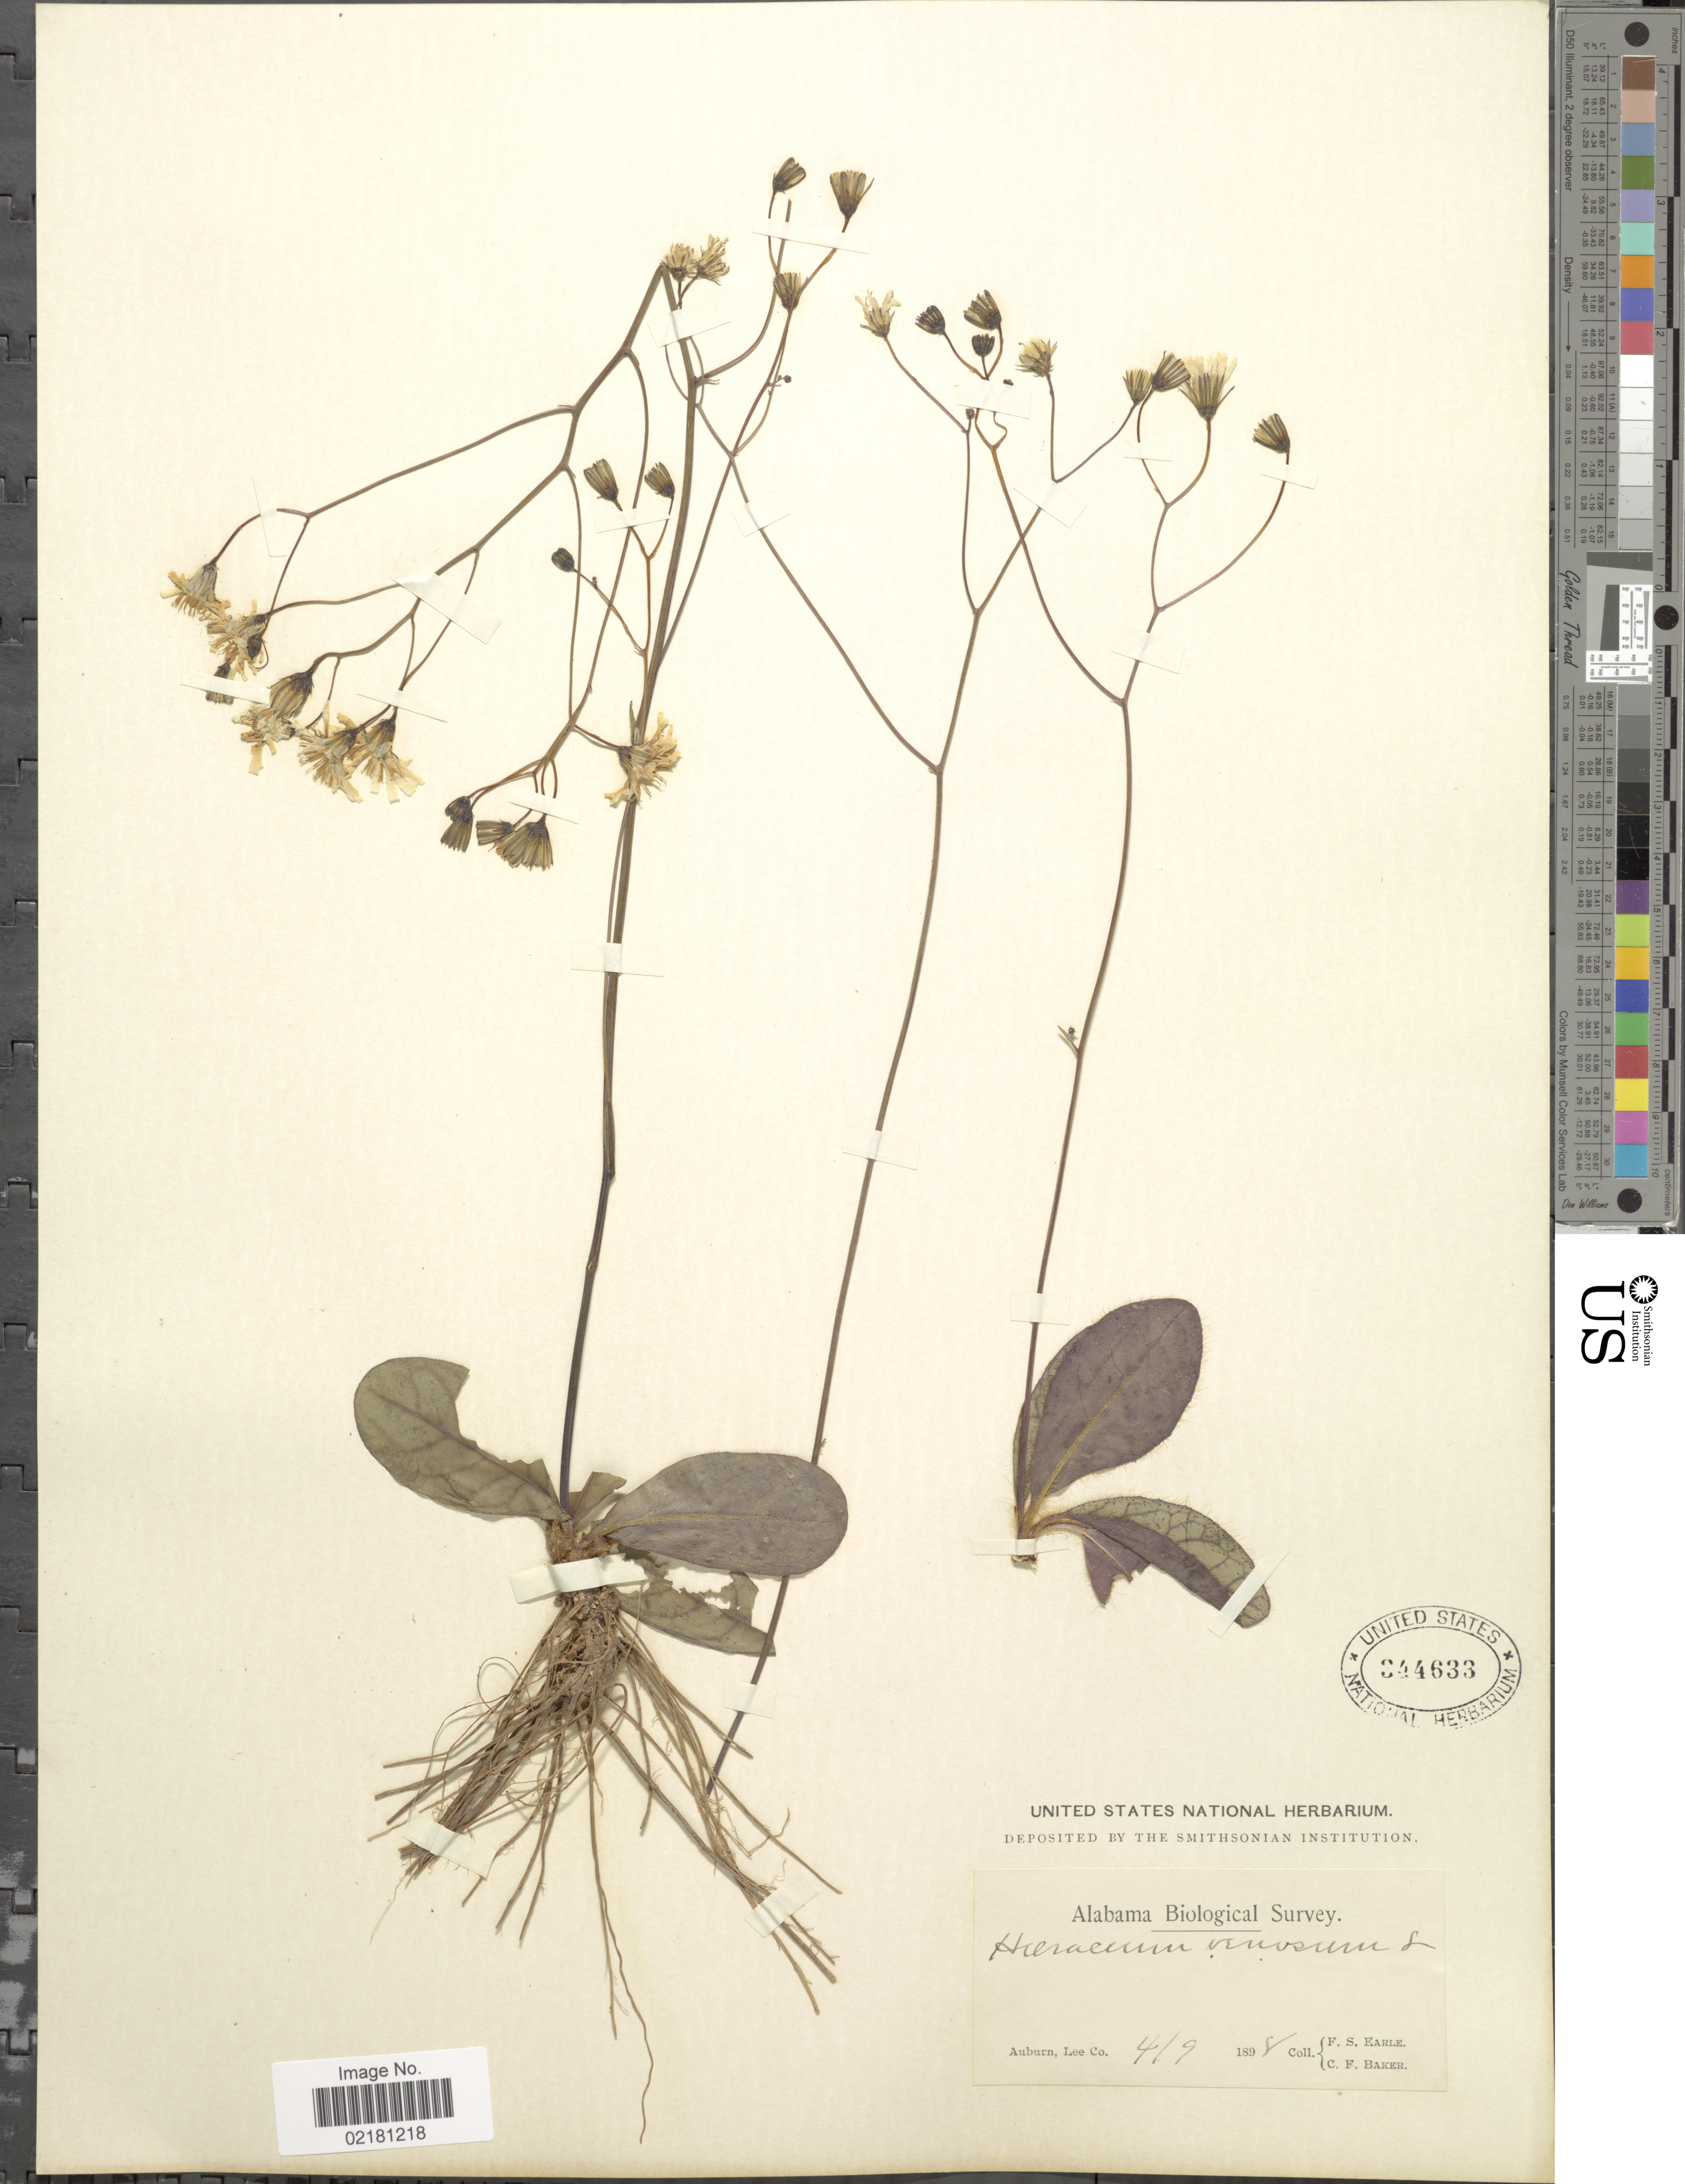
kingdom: Plantae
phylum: Tracheophyta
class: Magnoliopsida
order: Asterales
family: Asteraceae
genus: Hieracium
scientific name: Hieracium venosum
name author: L.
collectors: F. S. Earle & C. F. Baker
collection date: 1898-04-09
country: United States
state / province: Alabama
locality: Auburn, Lee Co.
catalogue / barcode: US 344633